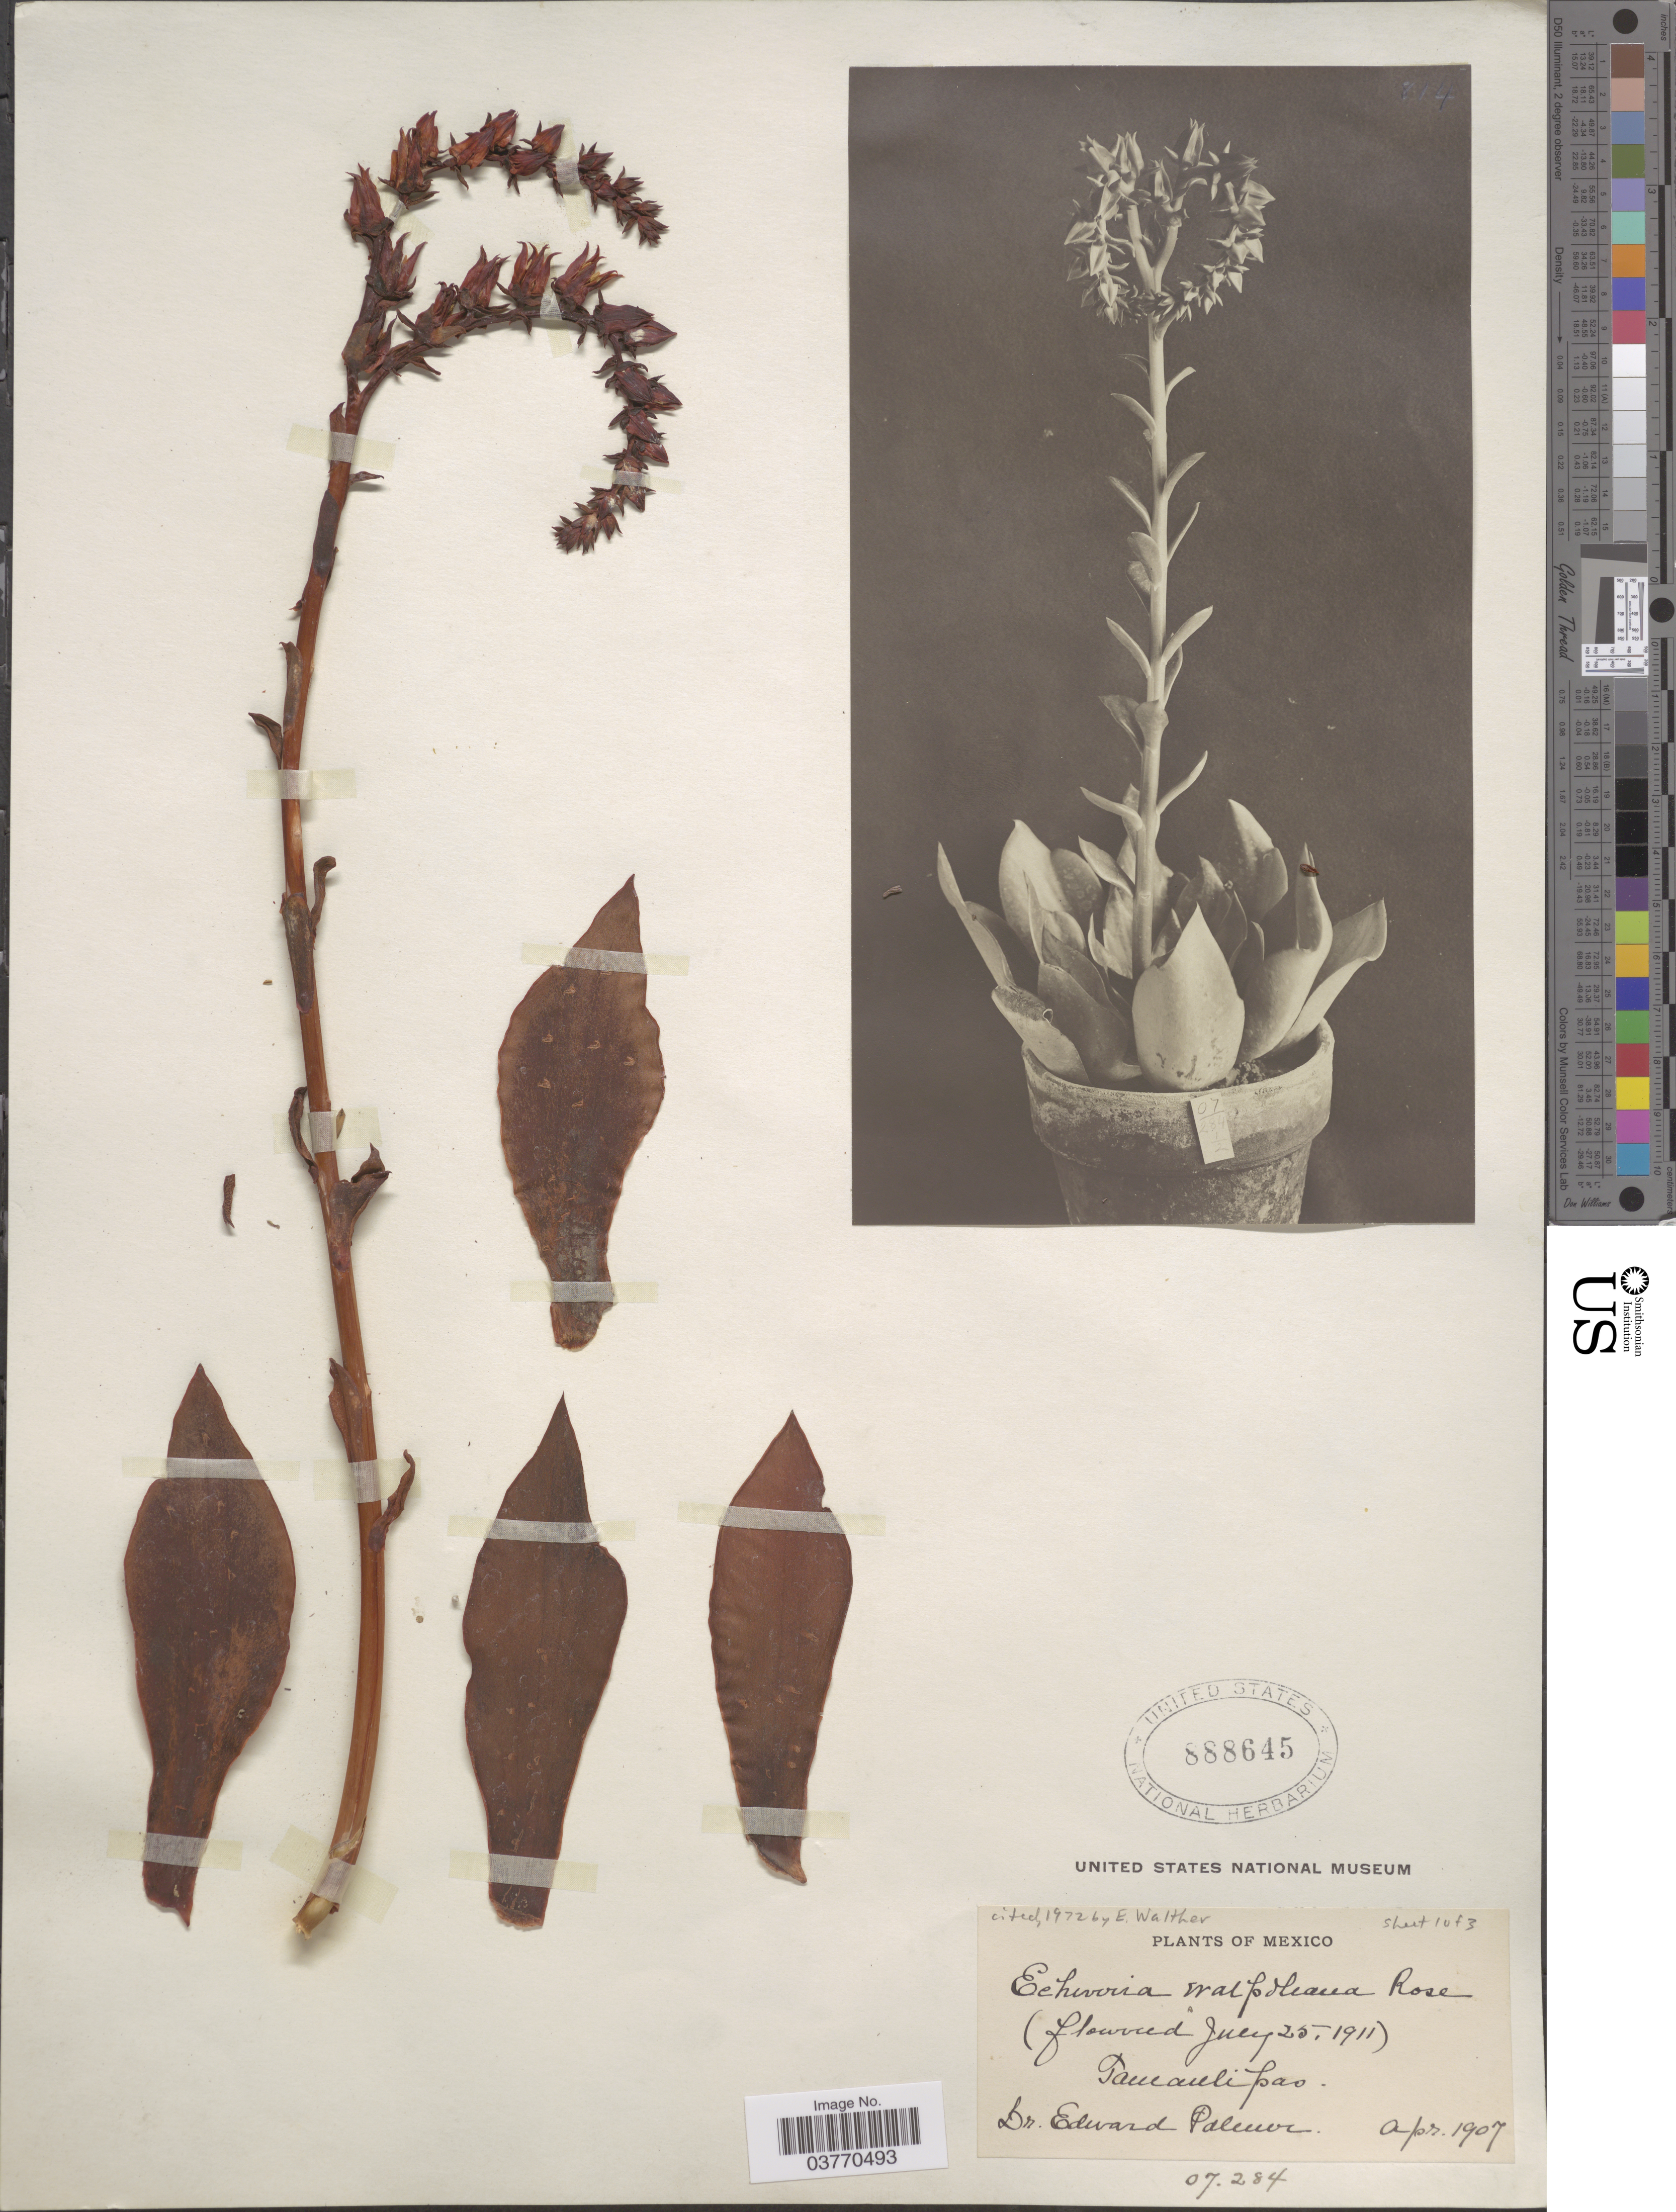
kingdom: Plantae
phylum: Tracheophyta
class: Magnoliopsida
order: Saxifragales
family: Crassulaceae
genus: Echeveria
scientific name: Echeveria walpoleana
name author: Rose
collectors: E. Palmer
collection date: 1907-04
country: Mexico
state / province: Tamaulipas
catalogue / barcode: US 888645